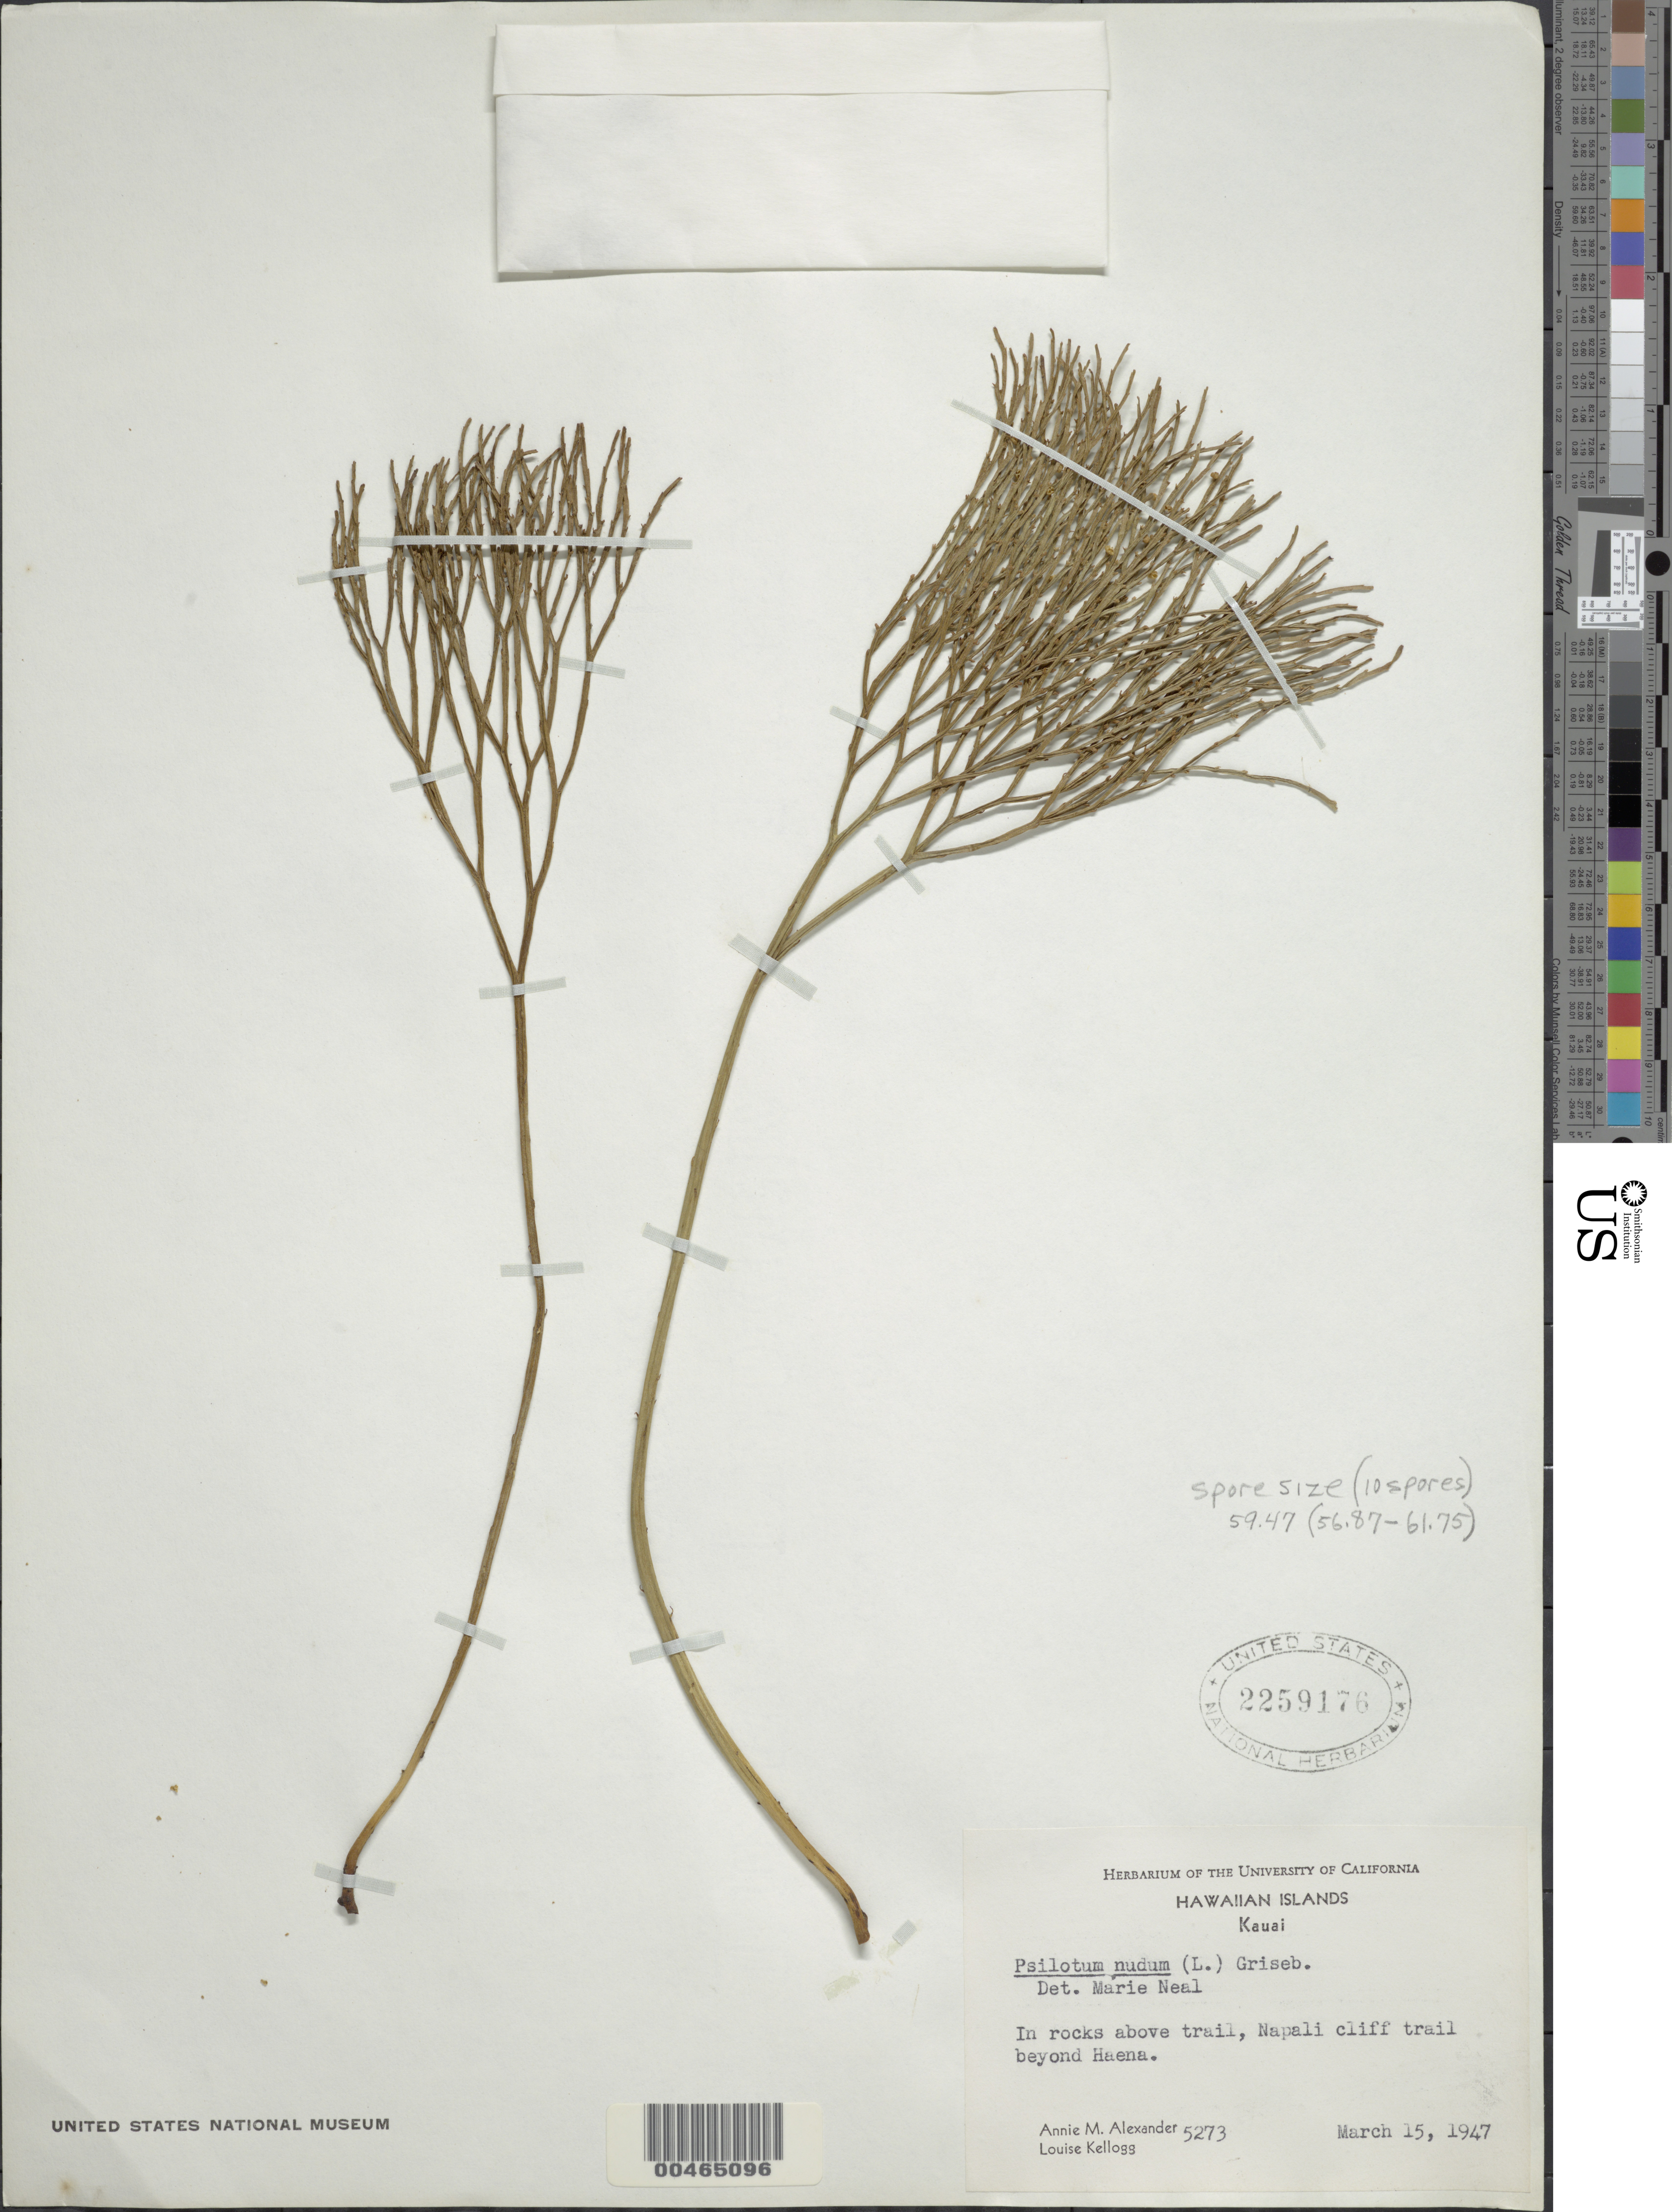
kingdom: Plantae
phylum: Tracheophyta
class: Polypodiopsida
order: Psilotales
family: Psilotaceae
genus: Psilotum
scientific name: Psilotum nudum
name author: (L.) P. Beauv.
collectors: A. M. Alexander & L. Kellogg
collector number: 5273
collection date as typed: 15 Mar 1947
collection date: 1947-03-15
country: United States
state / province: Hawaii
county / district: Kauai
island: Kaua'i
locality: Napali cliff trail beyond Haena, Kauai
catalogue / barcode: US 2259176